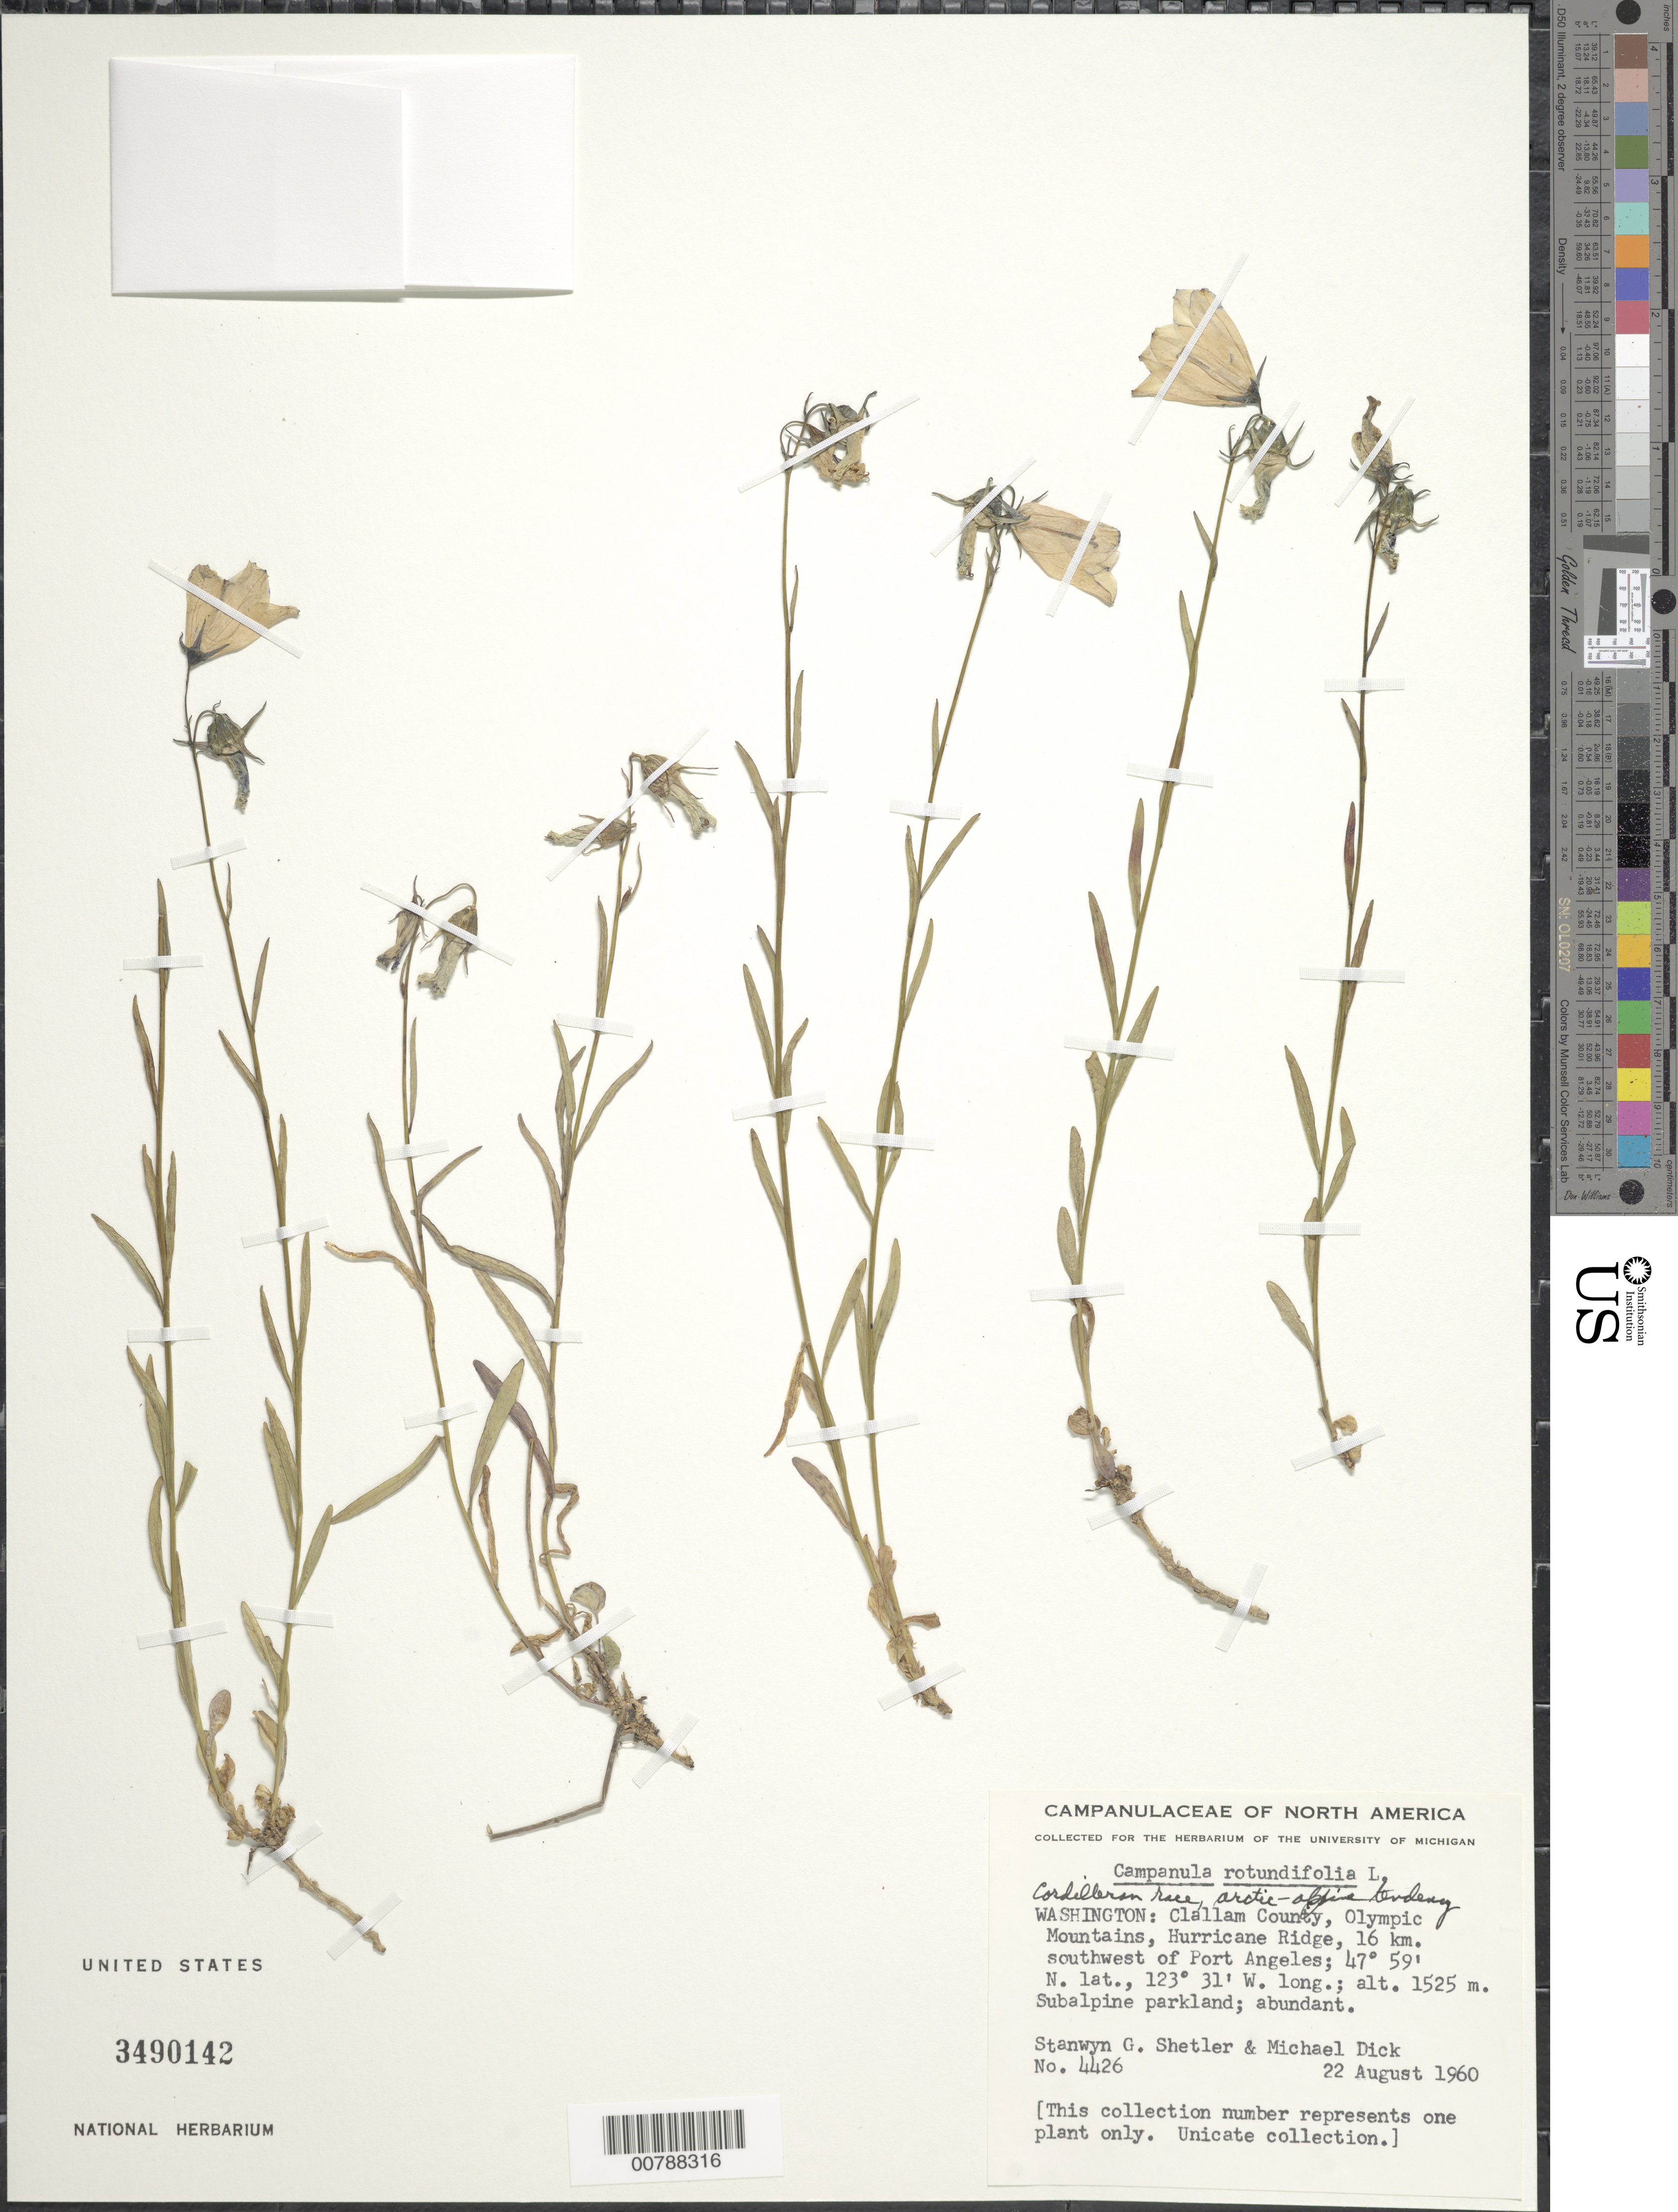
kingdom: Plantae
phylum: Tracheophyta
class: Magnoliopsida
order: Asterales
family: Campanulaceae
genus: Campanula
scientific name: Campanula rotundifolia L. Cordilleran race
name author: L.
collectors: S. Shetler & M. Dick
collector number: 4426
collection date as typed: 22 August 1960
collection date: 1960-08-22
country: United States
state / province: Washington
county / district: Clallam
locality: Olympic Mountains, Hurricane Ridge, 16 km. southwest of Port Angeles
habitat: Subalpine parkland.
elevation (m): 1525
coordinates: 47 59' N, 123 31' W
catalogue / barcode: US 3490142